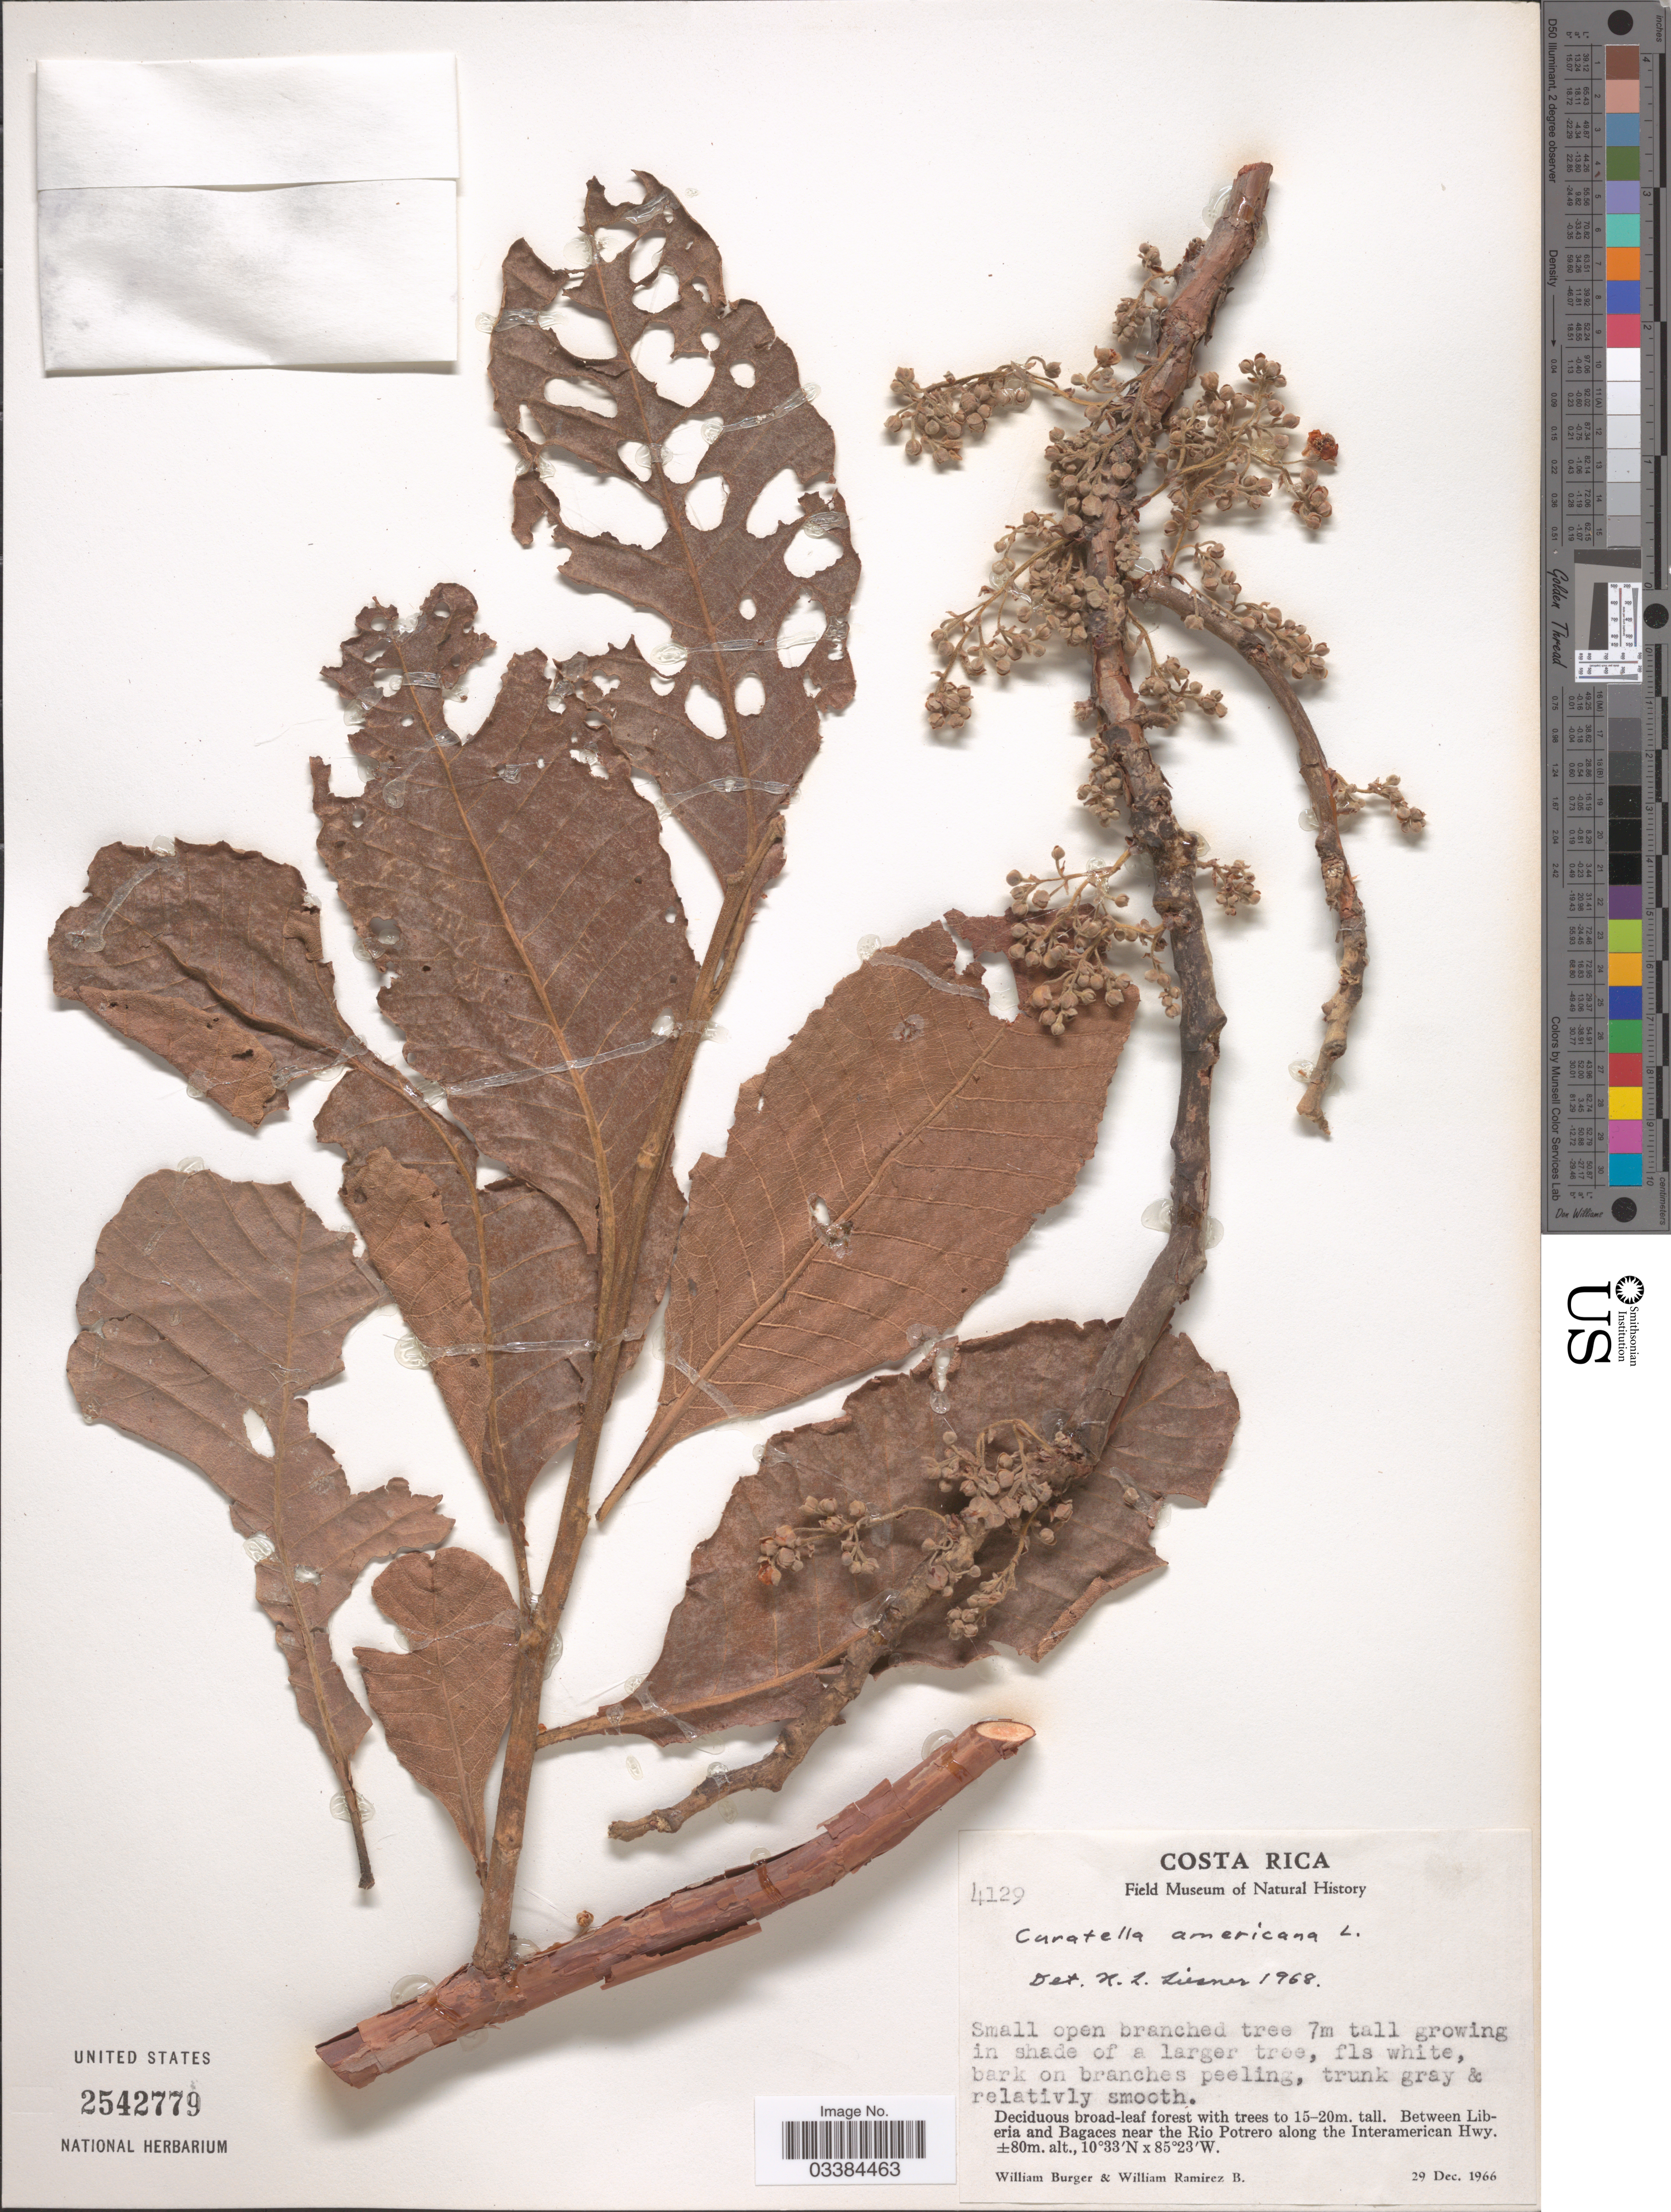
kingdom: Plantae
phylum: Tracheophyta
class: Magnoliopsida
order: Dilleniales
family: Dilleniaceae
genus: Curatella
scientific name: Curatella americana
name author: L.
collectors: W. Buger & W. Ramirez B.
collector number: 4129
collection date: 1966-12-29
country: Costa Rica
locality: Between Liberia and Bagaces near the Rio Potrero along the Interamerican Hwy.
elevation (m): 80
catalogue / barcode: US 2542779